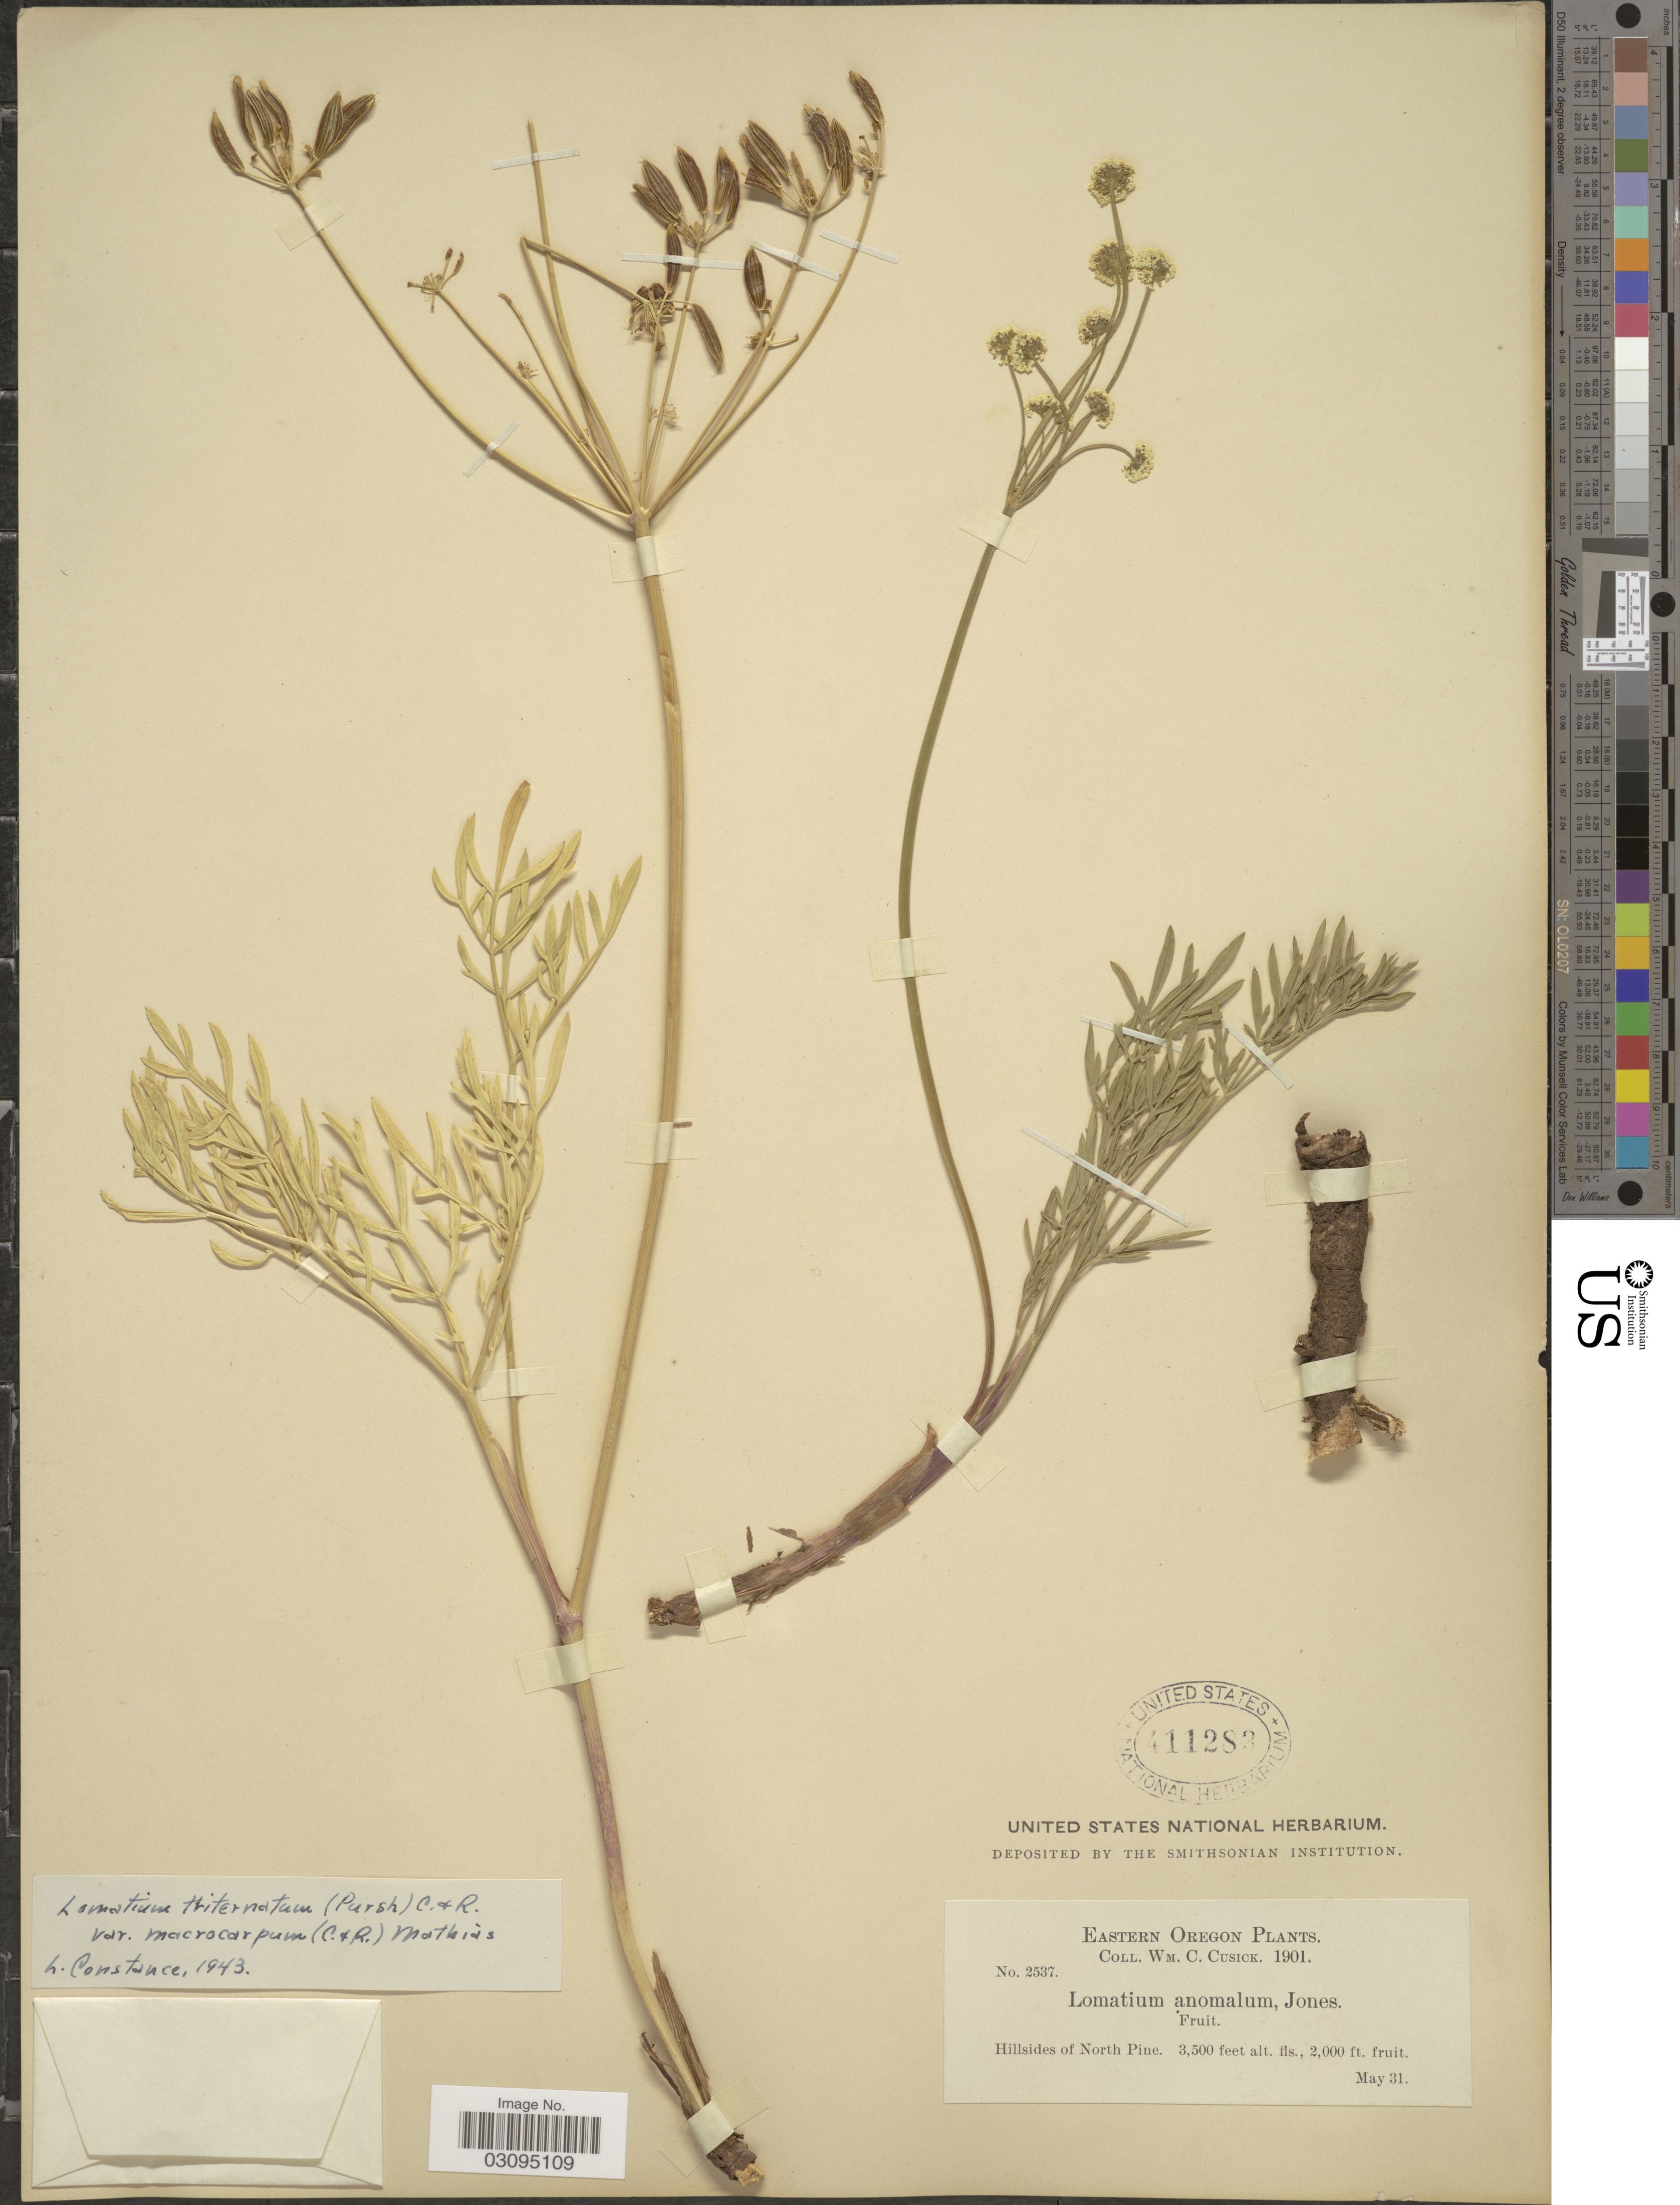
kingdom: Plantae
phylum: Tracheophyta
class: Magnoliopsida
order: Apiales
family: Apiaceae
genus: Lomatium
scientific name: Lomatium triternatum var. macrocarpum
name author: (J.M. Coult. & Rose) Mathias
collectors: W. C. Cusick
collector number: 2537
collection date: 1901-05-31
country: United States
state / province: Oregon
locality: Eastern Oregon, Hillsides of North Pine.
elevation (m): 1067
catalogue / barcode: US 411283